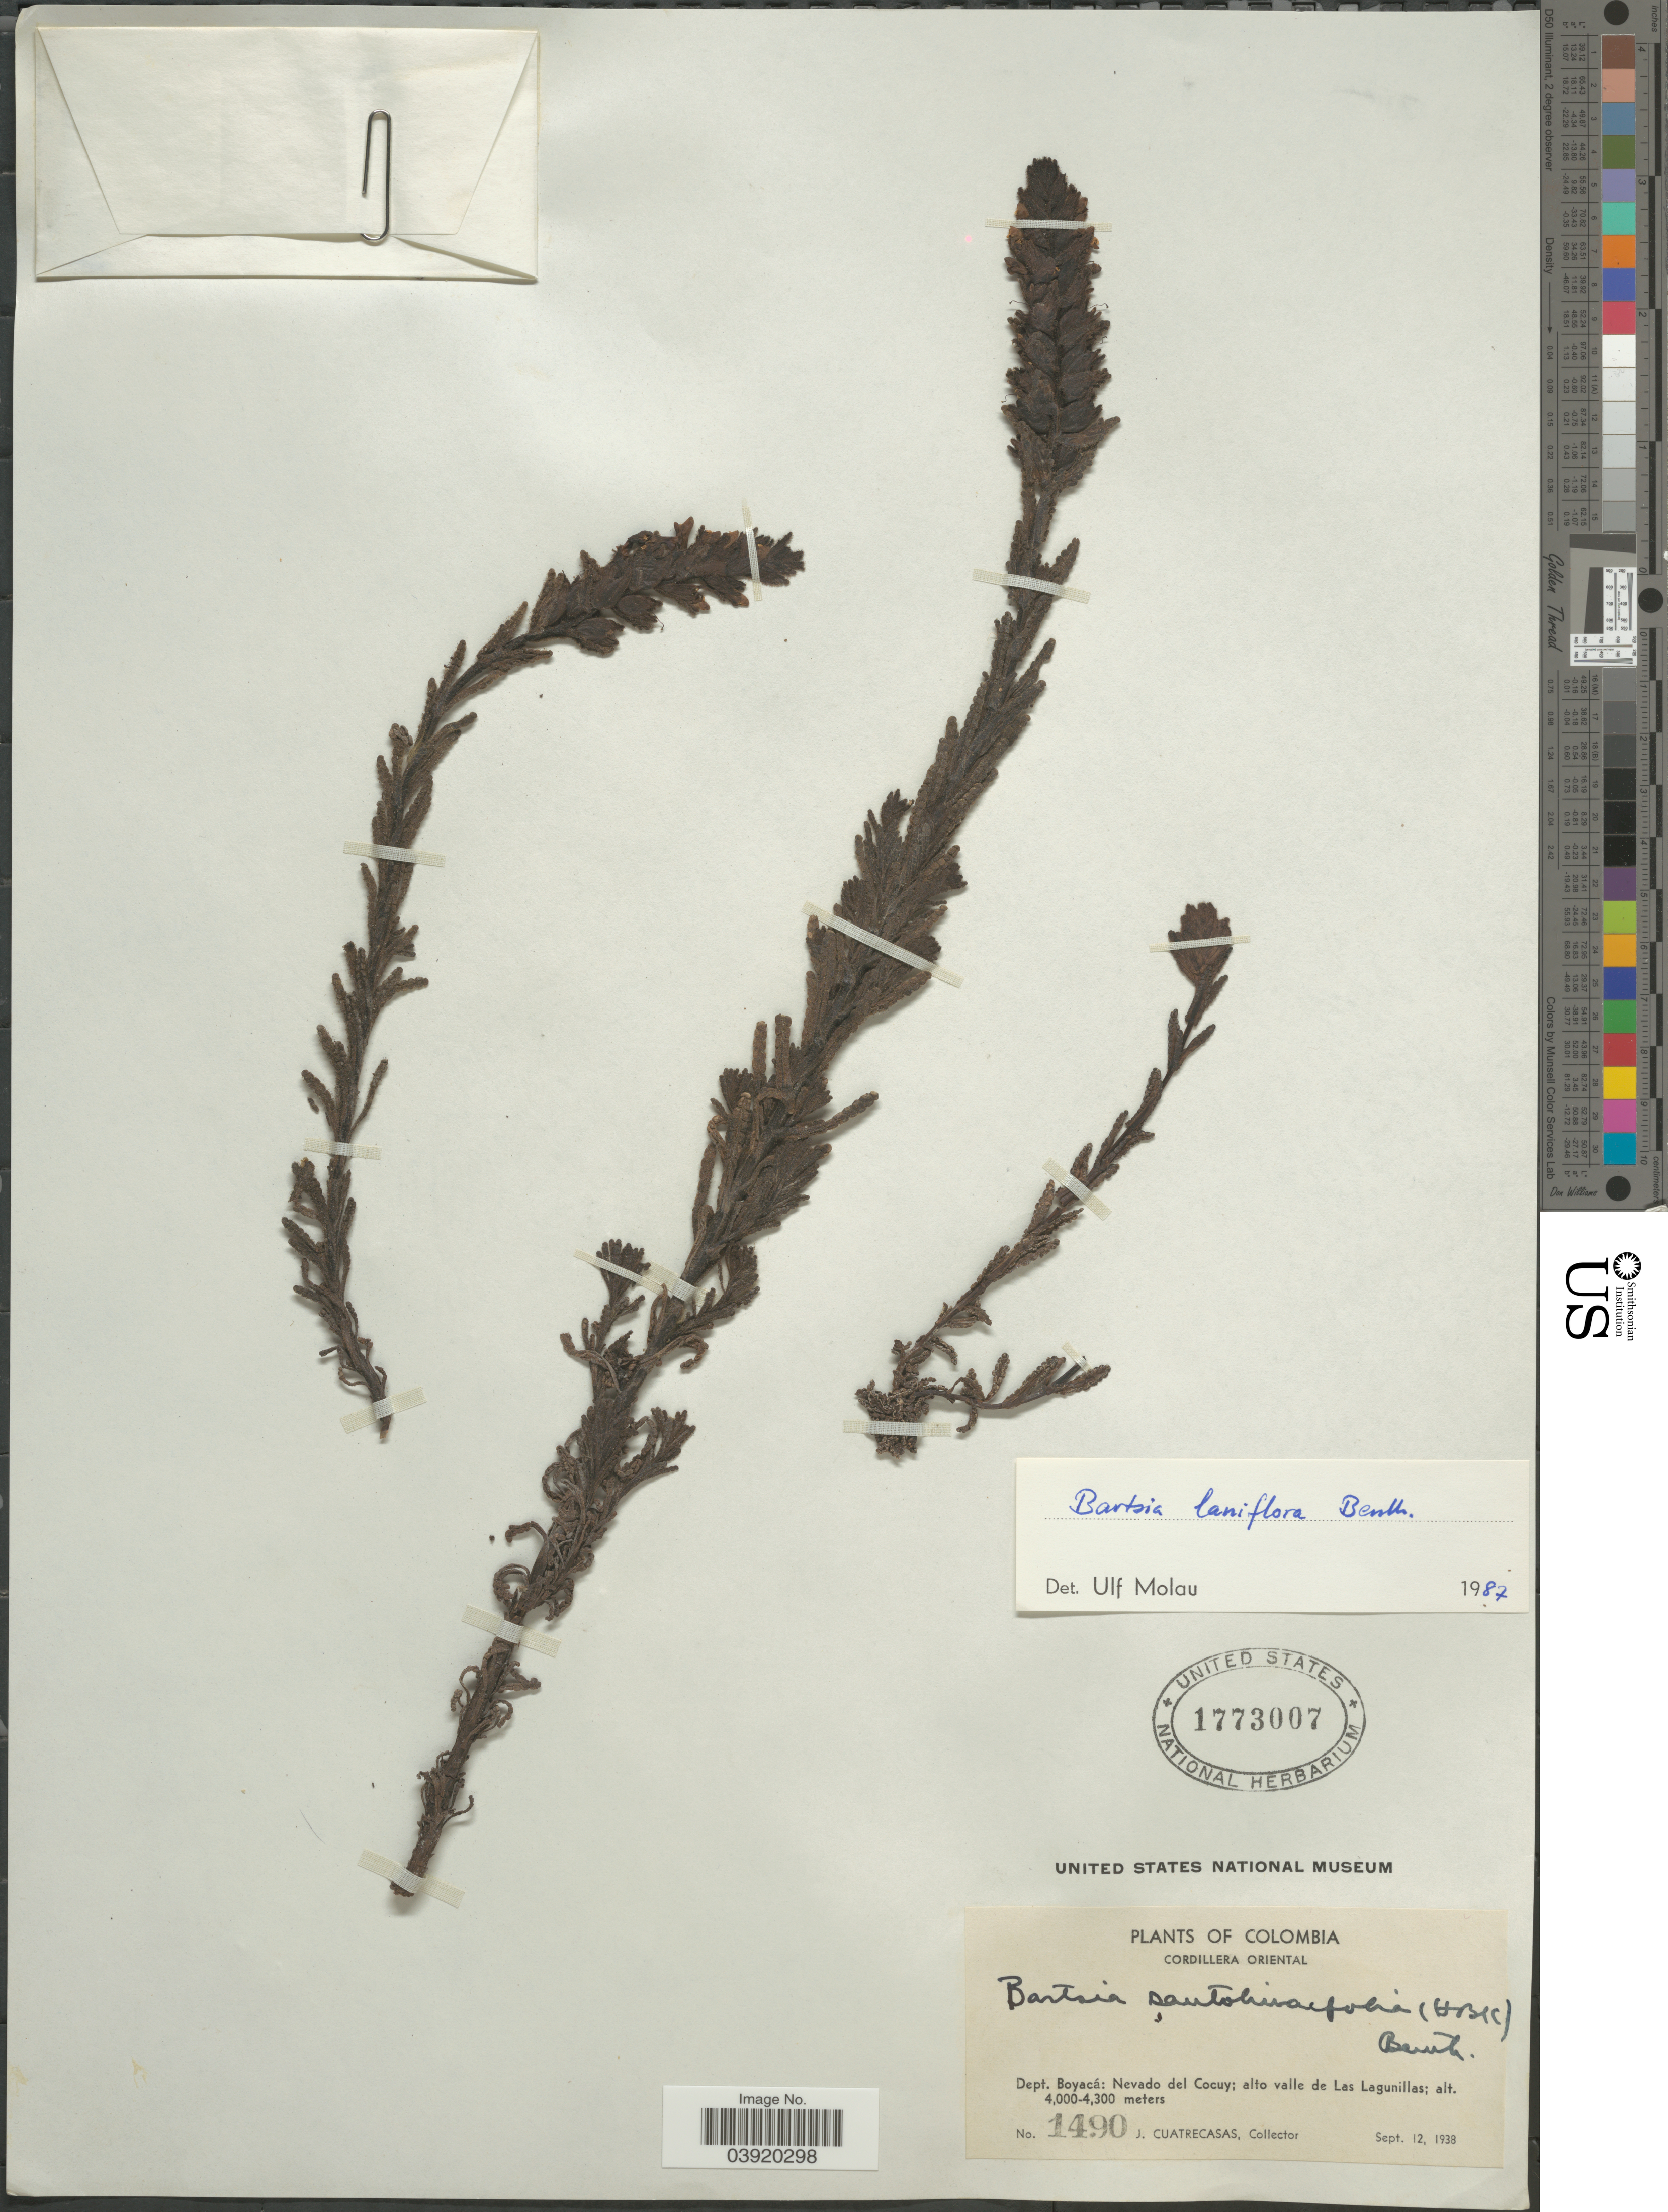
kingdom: Plantae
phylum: Tracheophyta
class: Magnoliopsida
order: Lamiales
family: Orobanchaceae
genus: Bartsia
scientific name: Bartsia laniflora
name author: Benth.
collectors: J. Cuatrecasas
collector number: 1490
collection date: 1938-09-12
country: Colombia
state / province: Boyacá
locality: Cordillera Oriental. Dept. Boyacá: Nevado del Cocuy; alto valle de Las Lagunillas.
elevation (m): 4000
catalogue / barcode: US 1773007